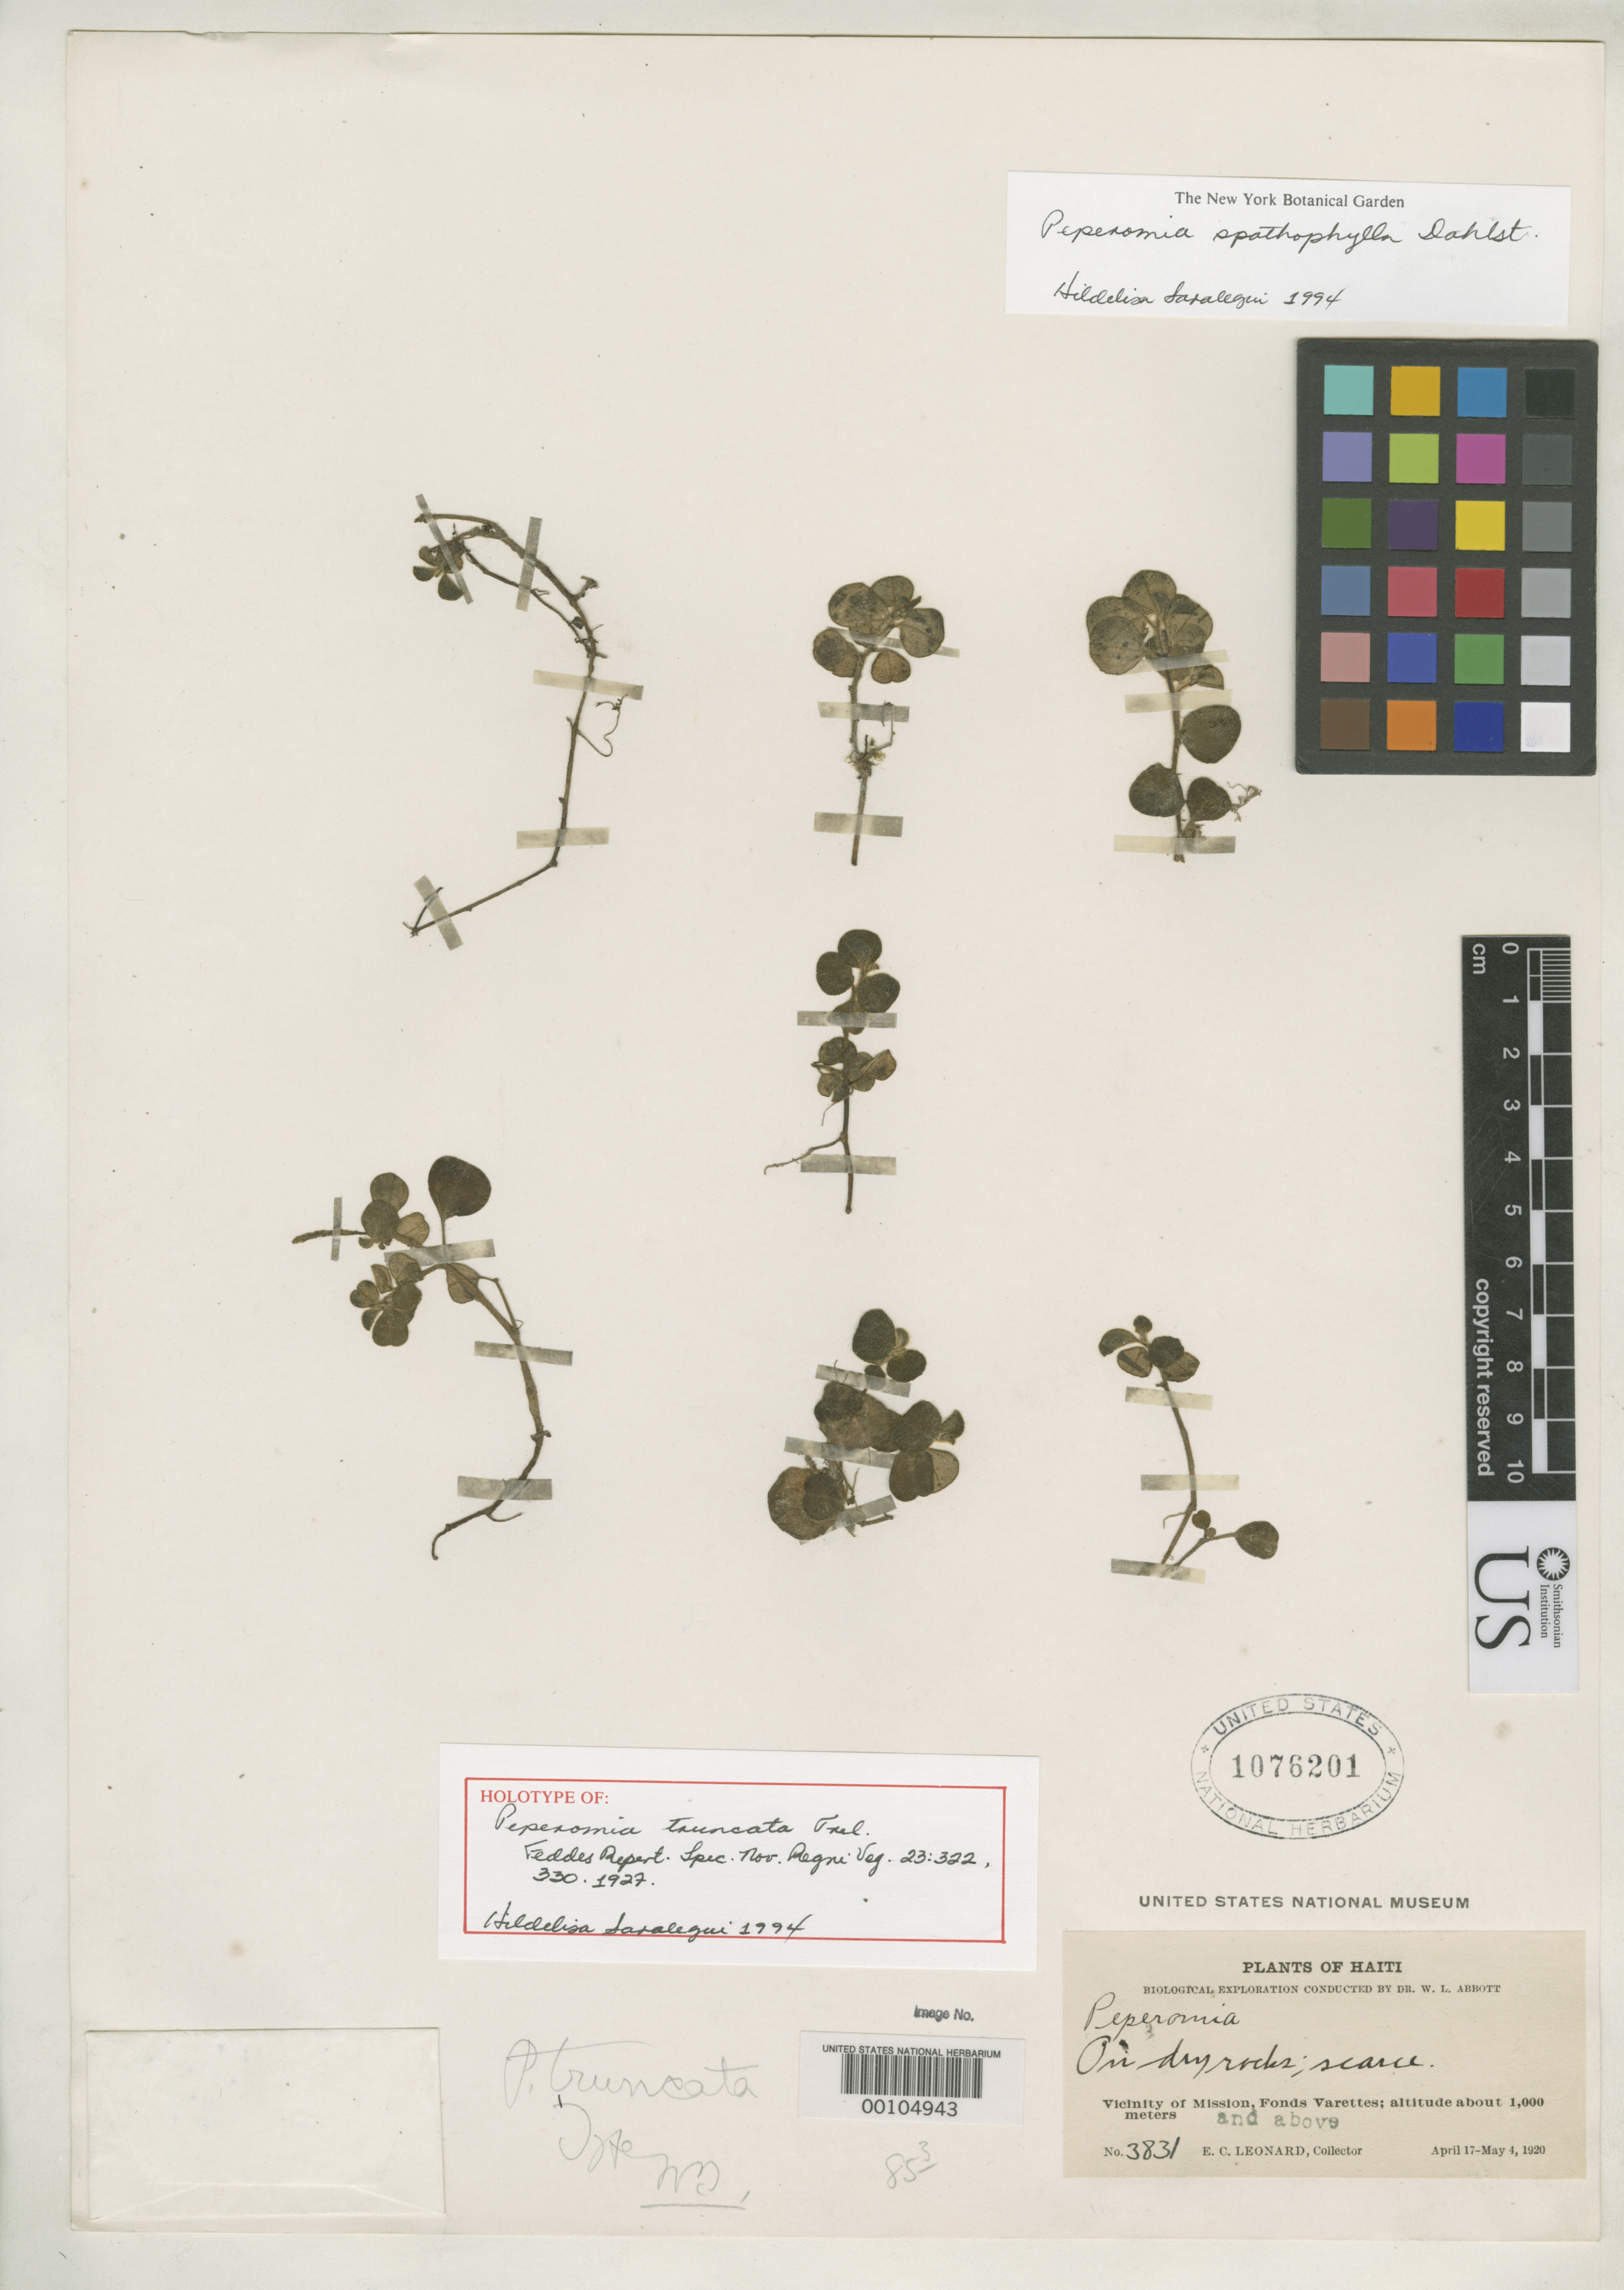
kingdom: Plantae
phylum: Tracheophyta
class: Magnoliopsida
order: Piperales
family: Piperaceae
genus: Peperomia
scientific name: Peperomia truncata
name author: Trel.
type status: Holotype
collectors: E. C. Leonard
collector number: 3831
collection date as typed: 23 Apr 1920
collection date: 1920-04-23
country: Haiti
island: Hispaniola Island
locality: Mission Fonds Varettes.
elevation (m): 1000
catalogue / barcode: US 1076201